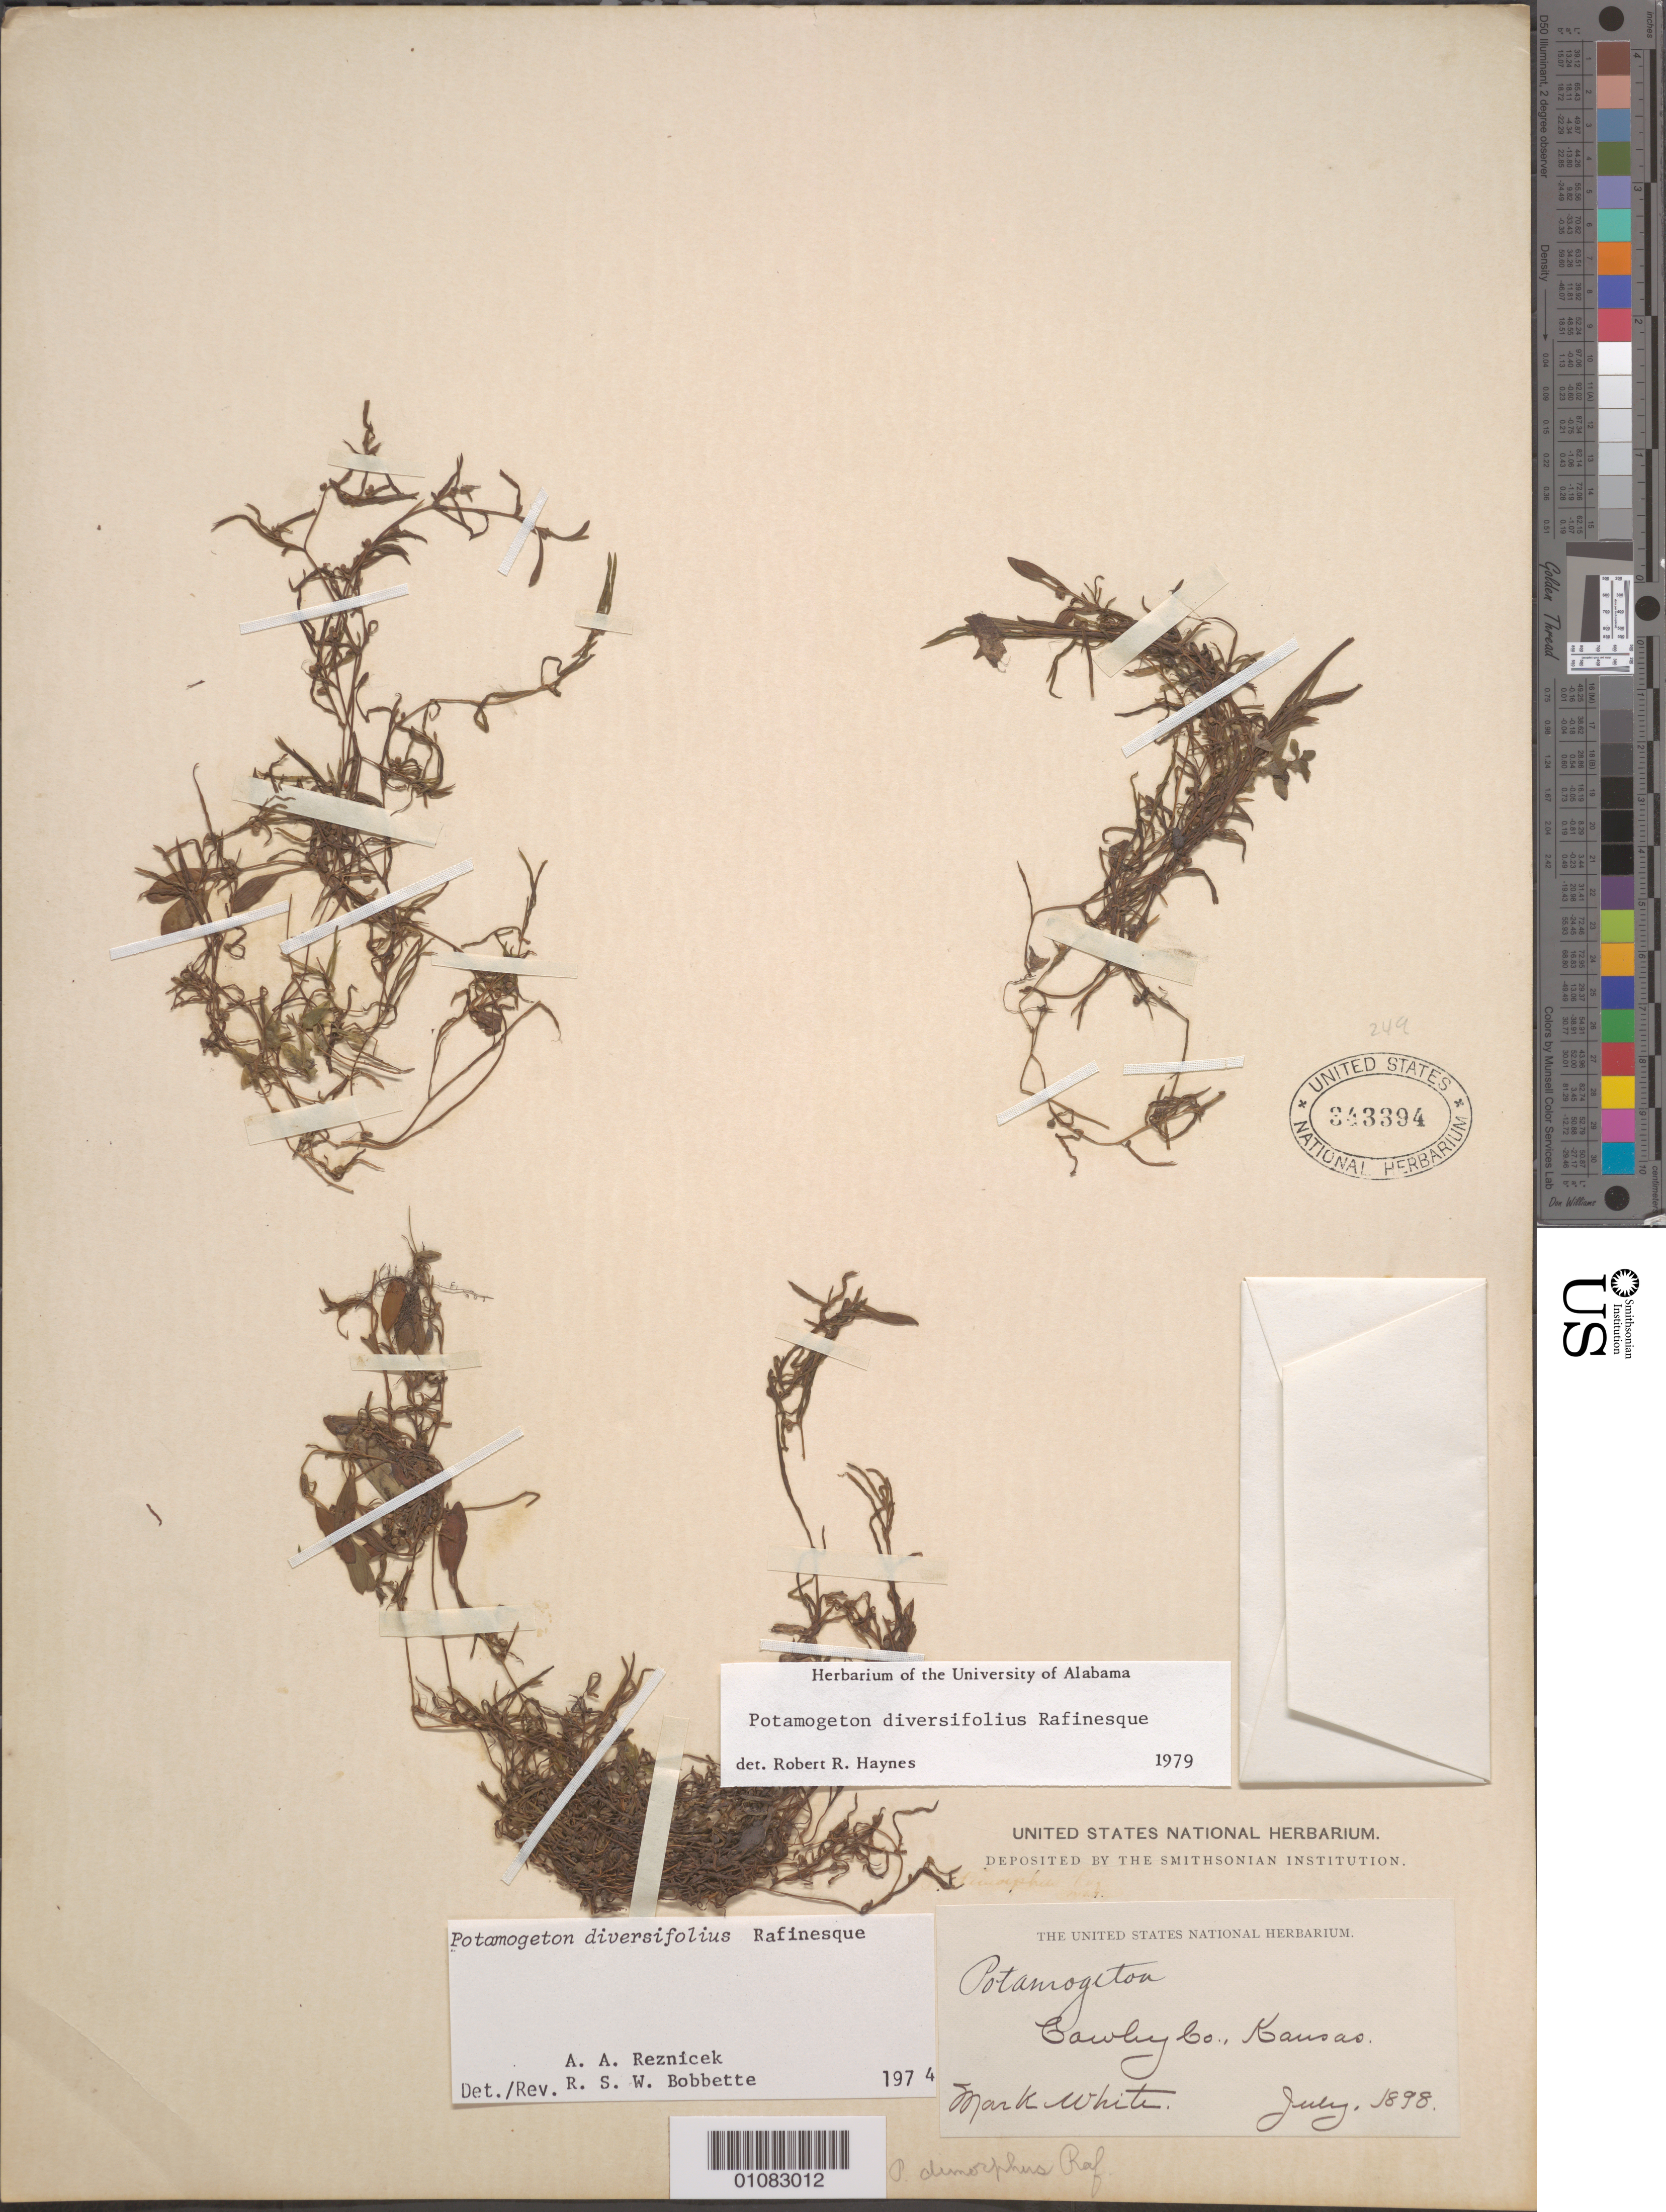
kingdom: Plantae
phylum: Tracheophyta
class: Liliopsida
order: Alismatales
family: Potamogetonaceae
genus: Potamogeton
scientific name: Potamogeton diversifolius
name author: Raf.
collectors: M. White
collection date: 1898-07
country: United States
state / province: Kansas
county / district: Cowley County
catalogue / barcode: US 343394